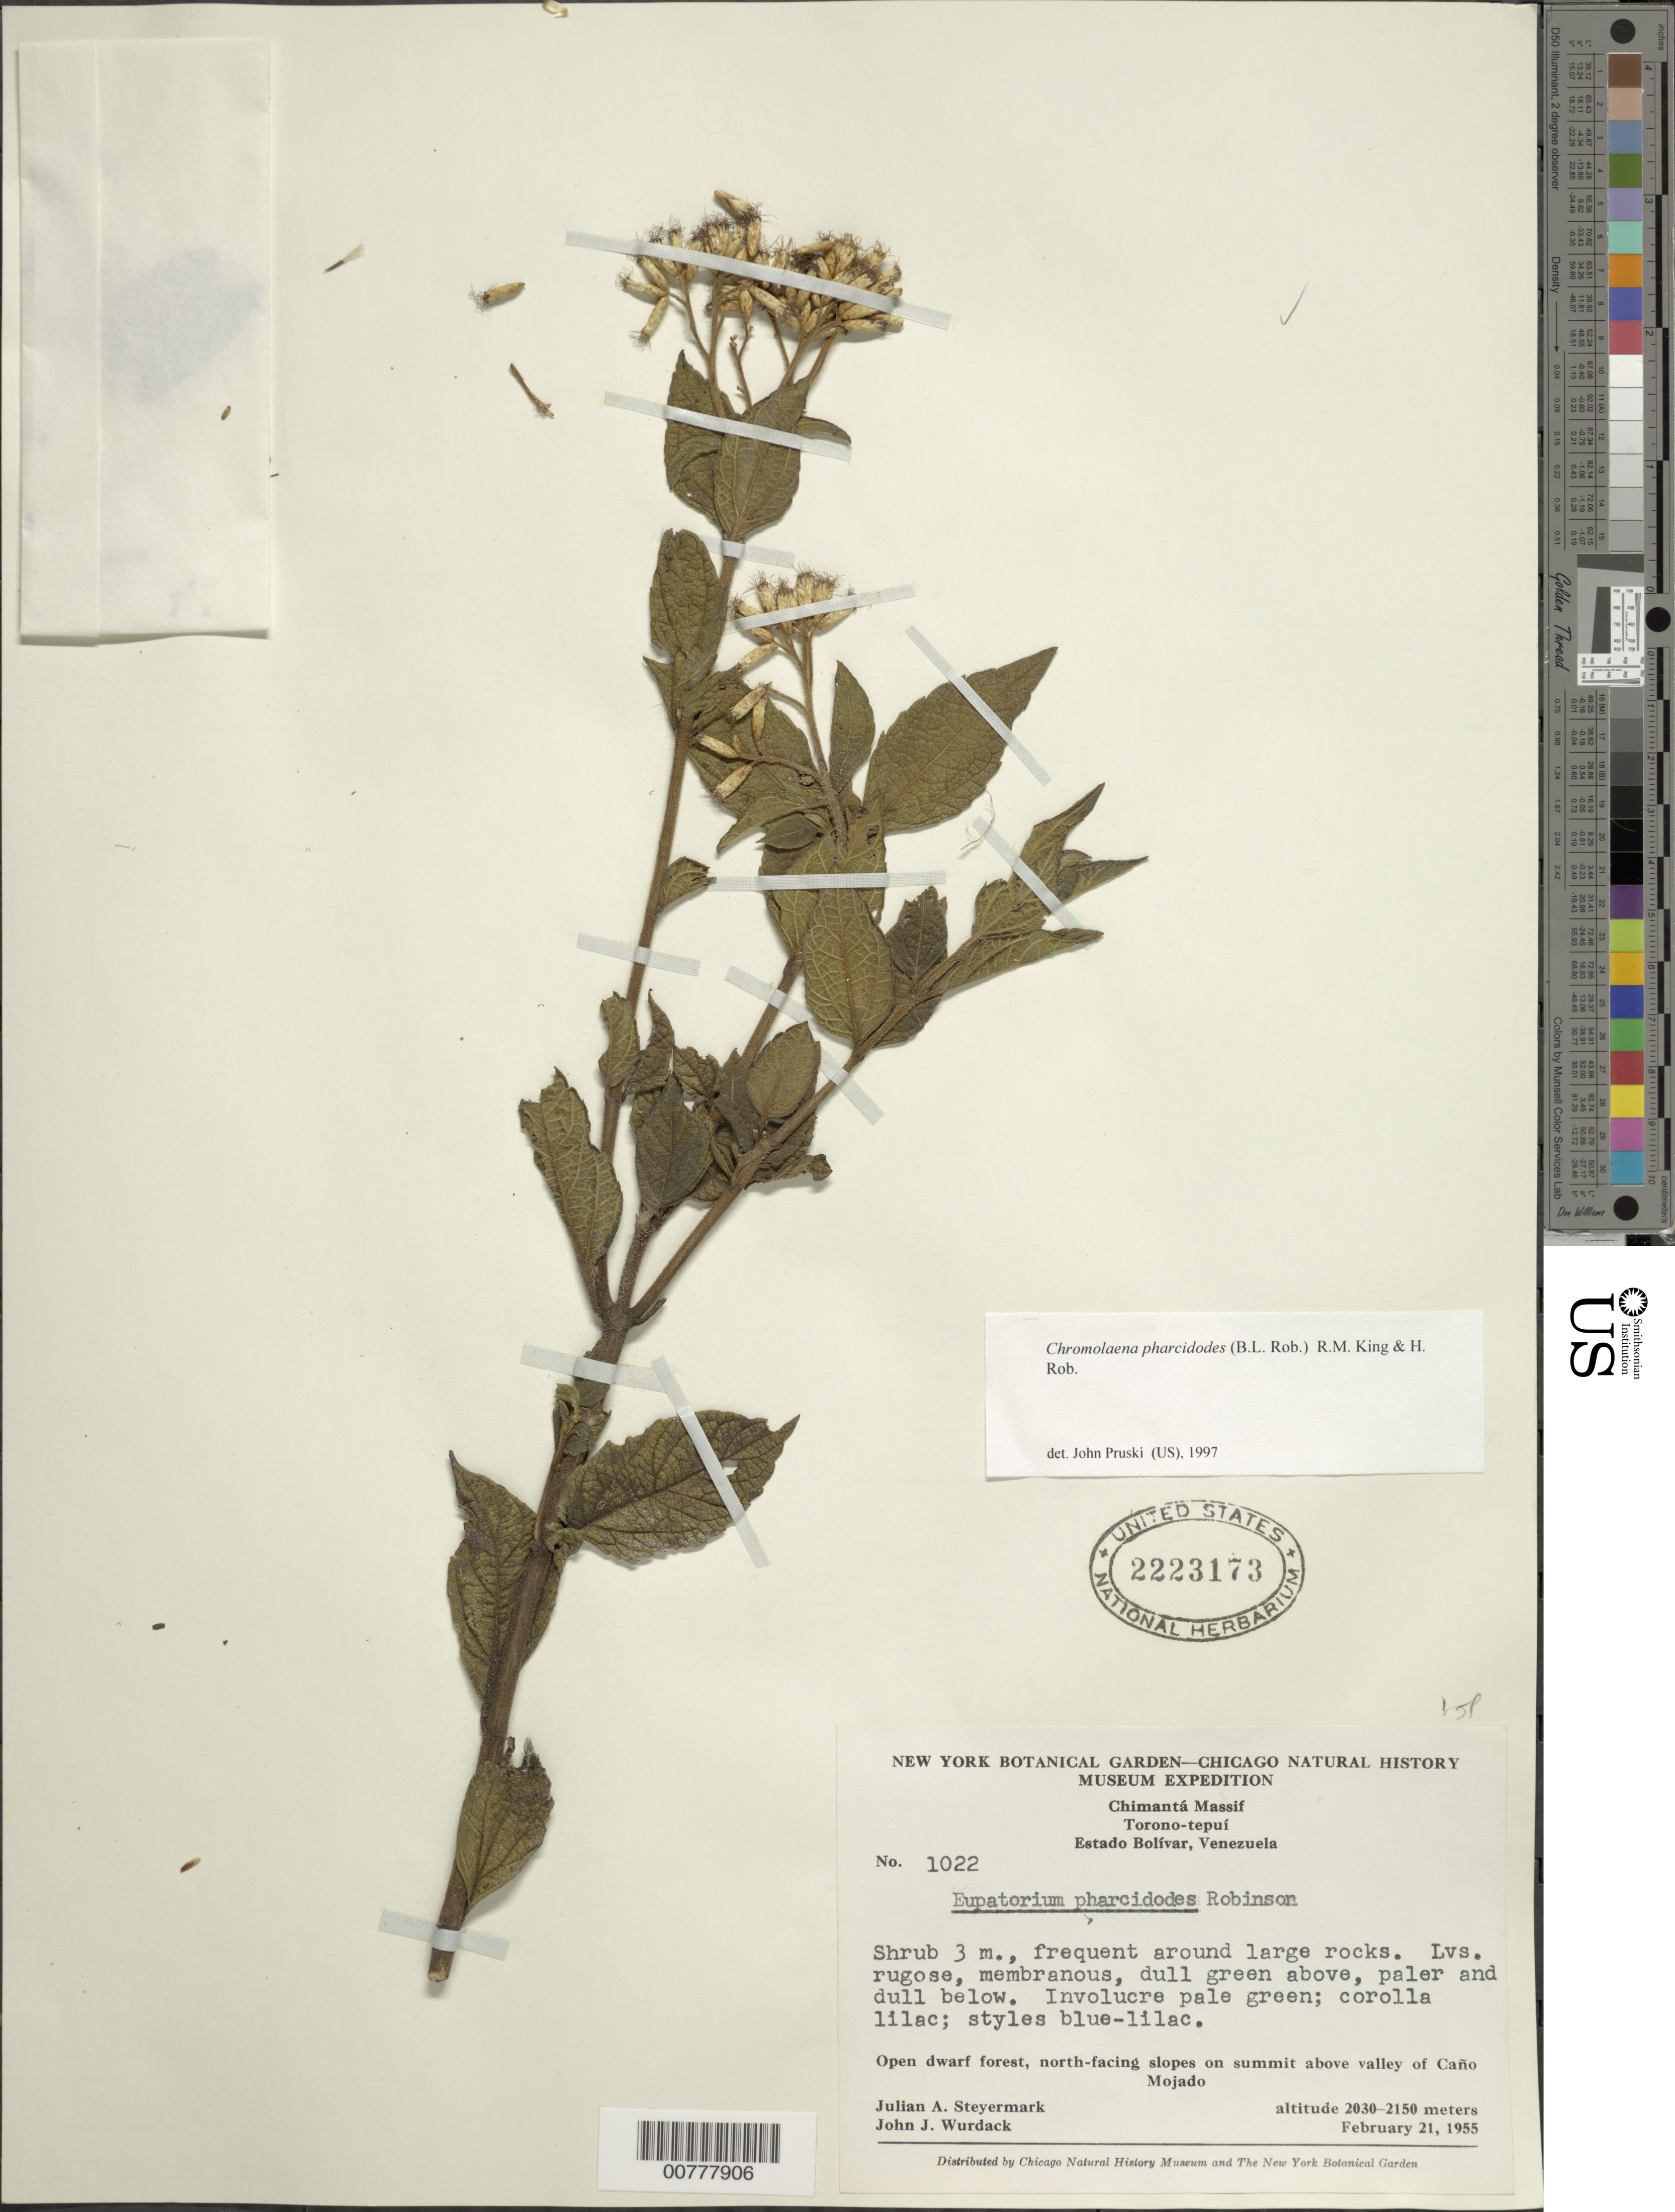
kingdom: Plantae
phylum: Tracheophyta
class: Magnoliopsida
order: Asterales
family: Asteraceae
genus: Chromolaena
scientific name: Chromolaena pharcidodes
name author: (B.L. Rob.) R.M. King & H. Rob.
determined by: Pruski, J. F.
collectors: J. Steyermark & J. J. Wurdack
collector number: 55 1022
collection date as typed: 21-Feb-55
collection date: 1955-02-21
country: Venezuela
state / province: Bolívar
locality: Chimantá Massif, Torono-tepuí, above valley of Caño Mojado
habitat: Open dwarf forest, north-facing slopes on summit; aaroudn large rocks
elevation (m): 2030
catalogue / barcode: US 2223173